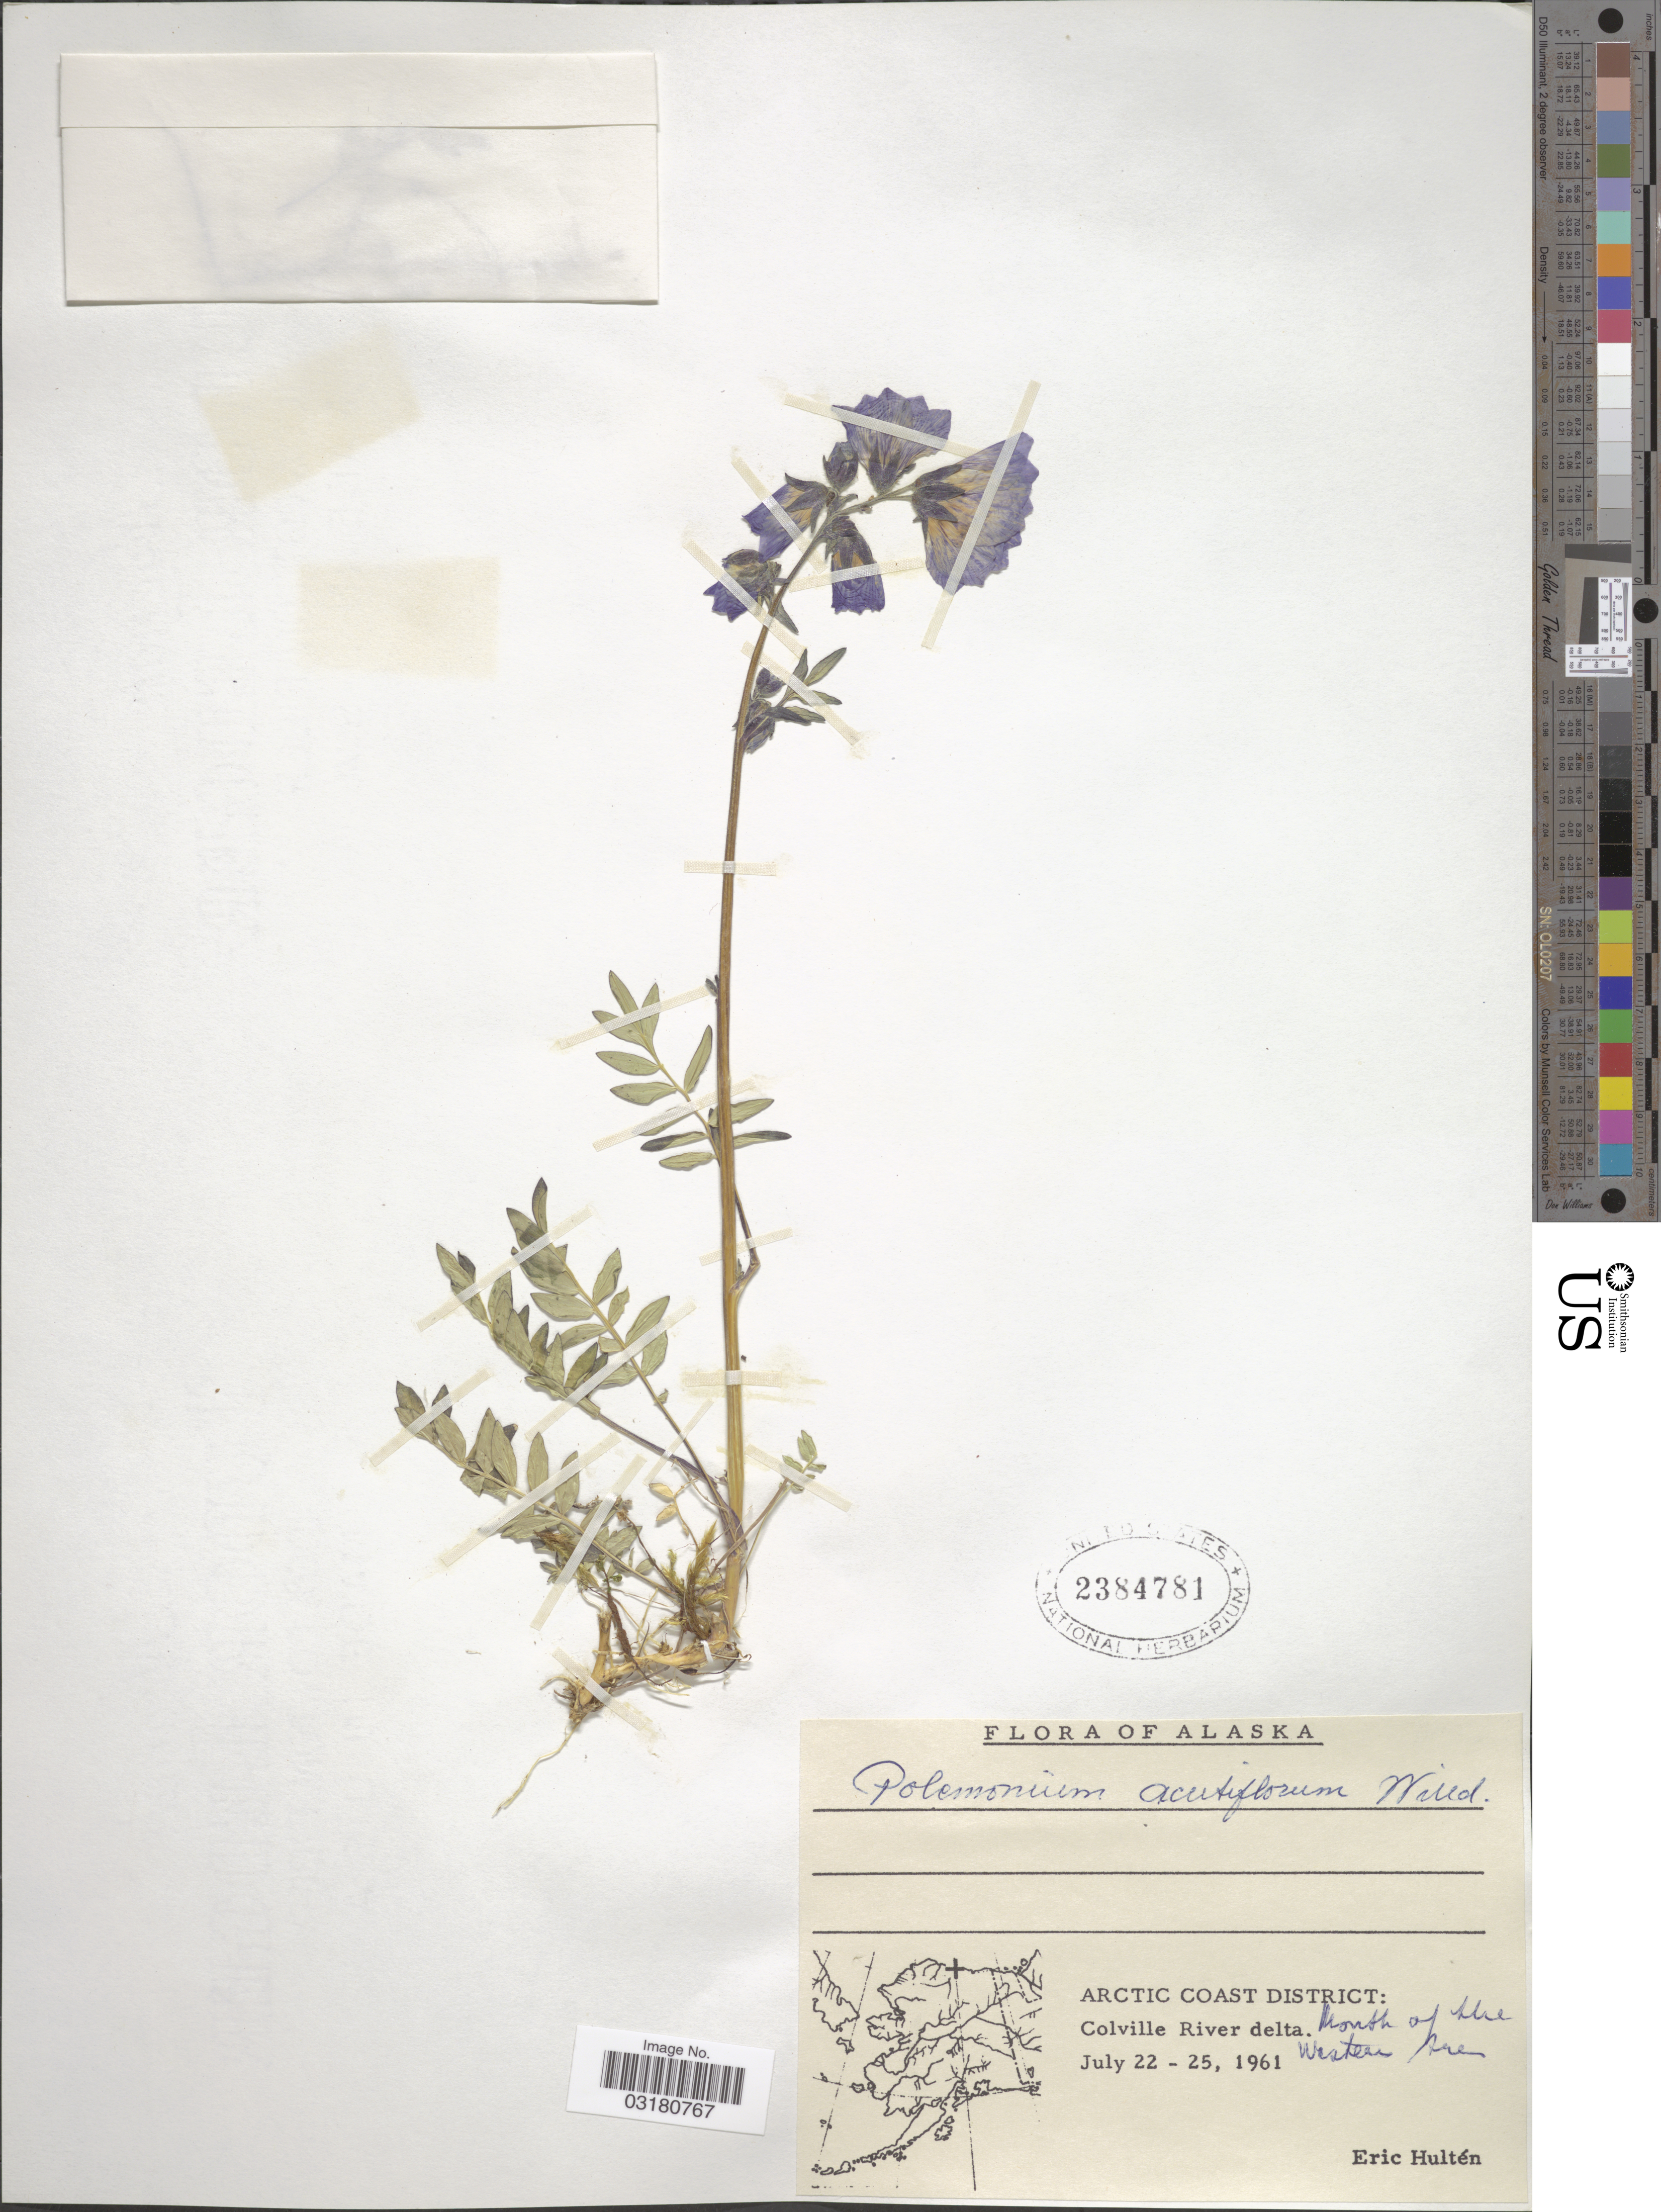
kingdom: Plantae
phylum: Tracheophyta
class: Magnoliopsida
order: Ericales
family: Polemoniaceae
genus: Polemonium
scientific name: Polemonium acutiflorum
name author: Willd. ex Roem. & Schult.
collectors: E. G. Hultén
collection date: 1961-07-22/1961-07-25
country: United States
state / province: Alaska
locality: Arctic Coast District: Colville River delta. Mouth of the Western Arm.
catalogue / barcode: US 2384781